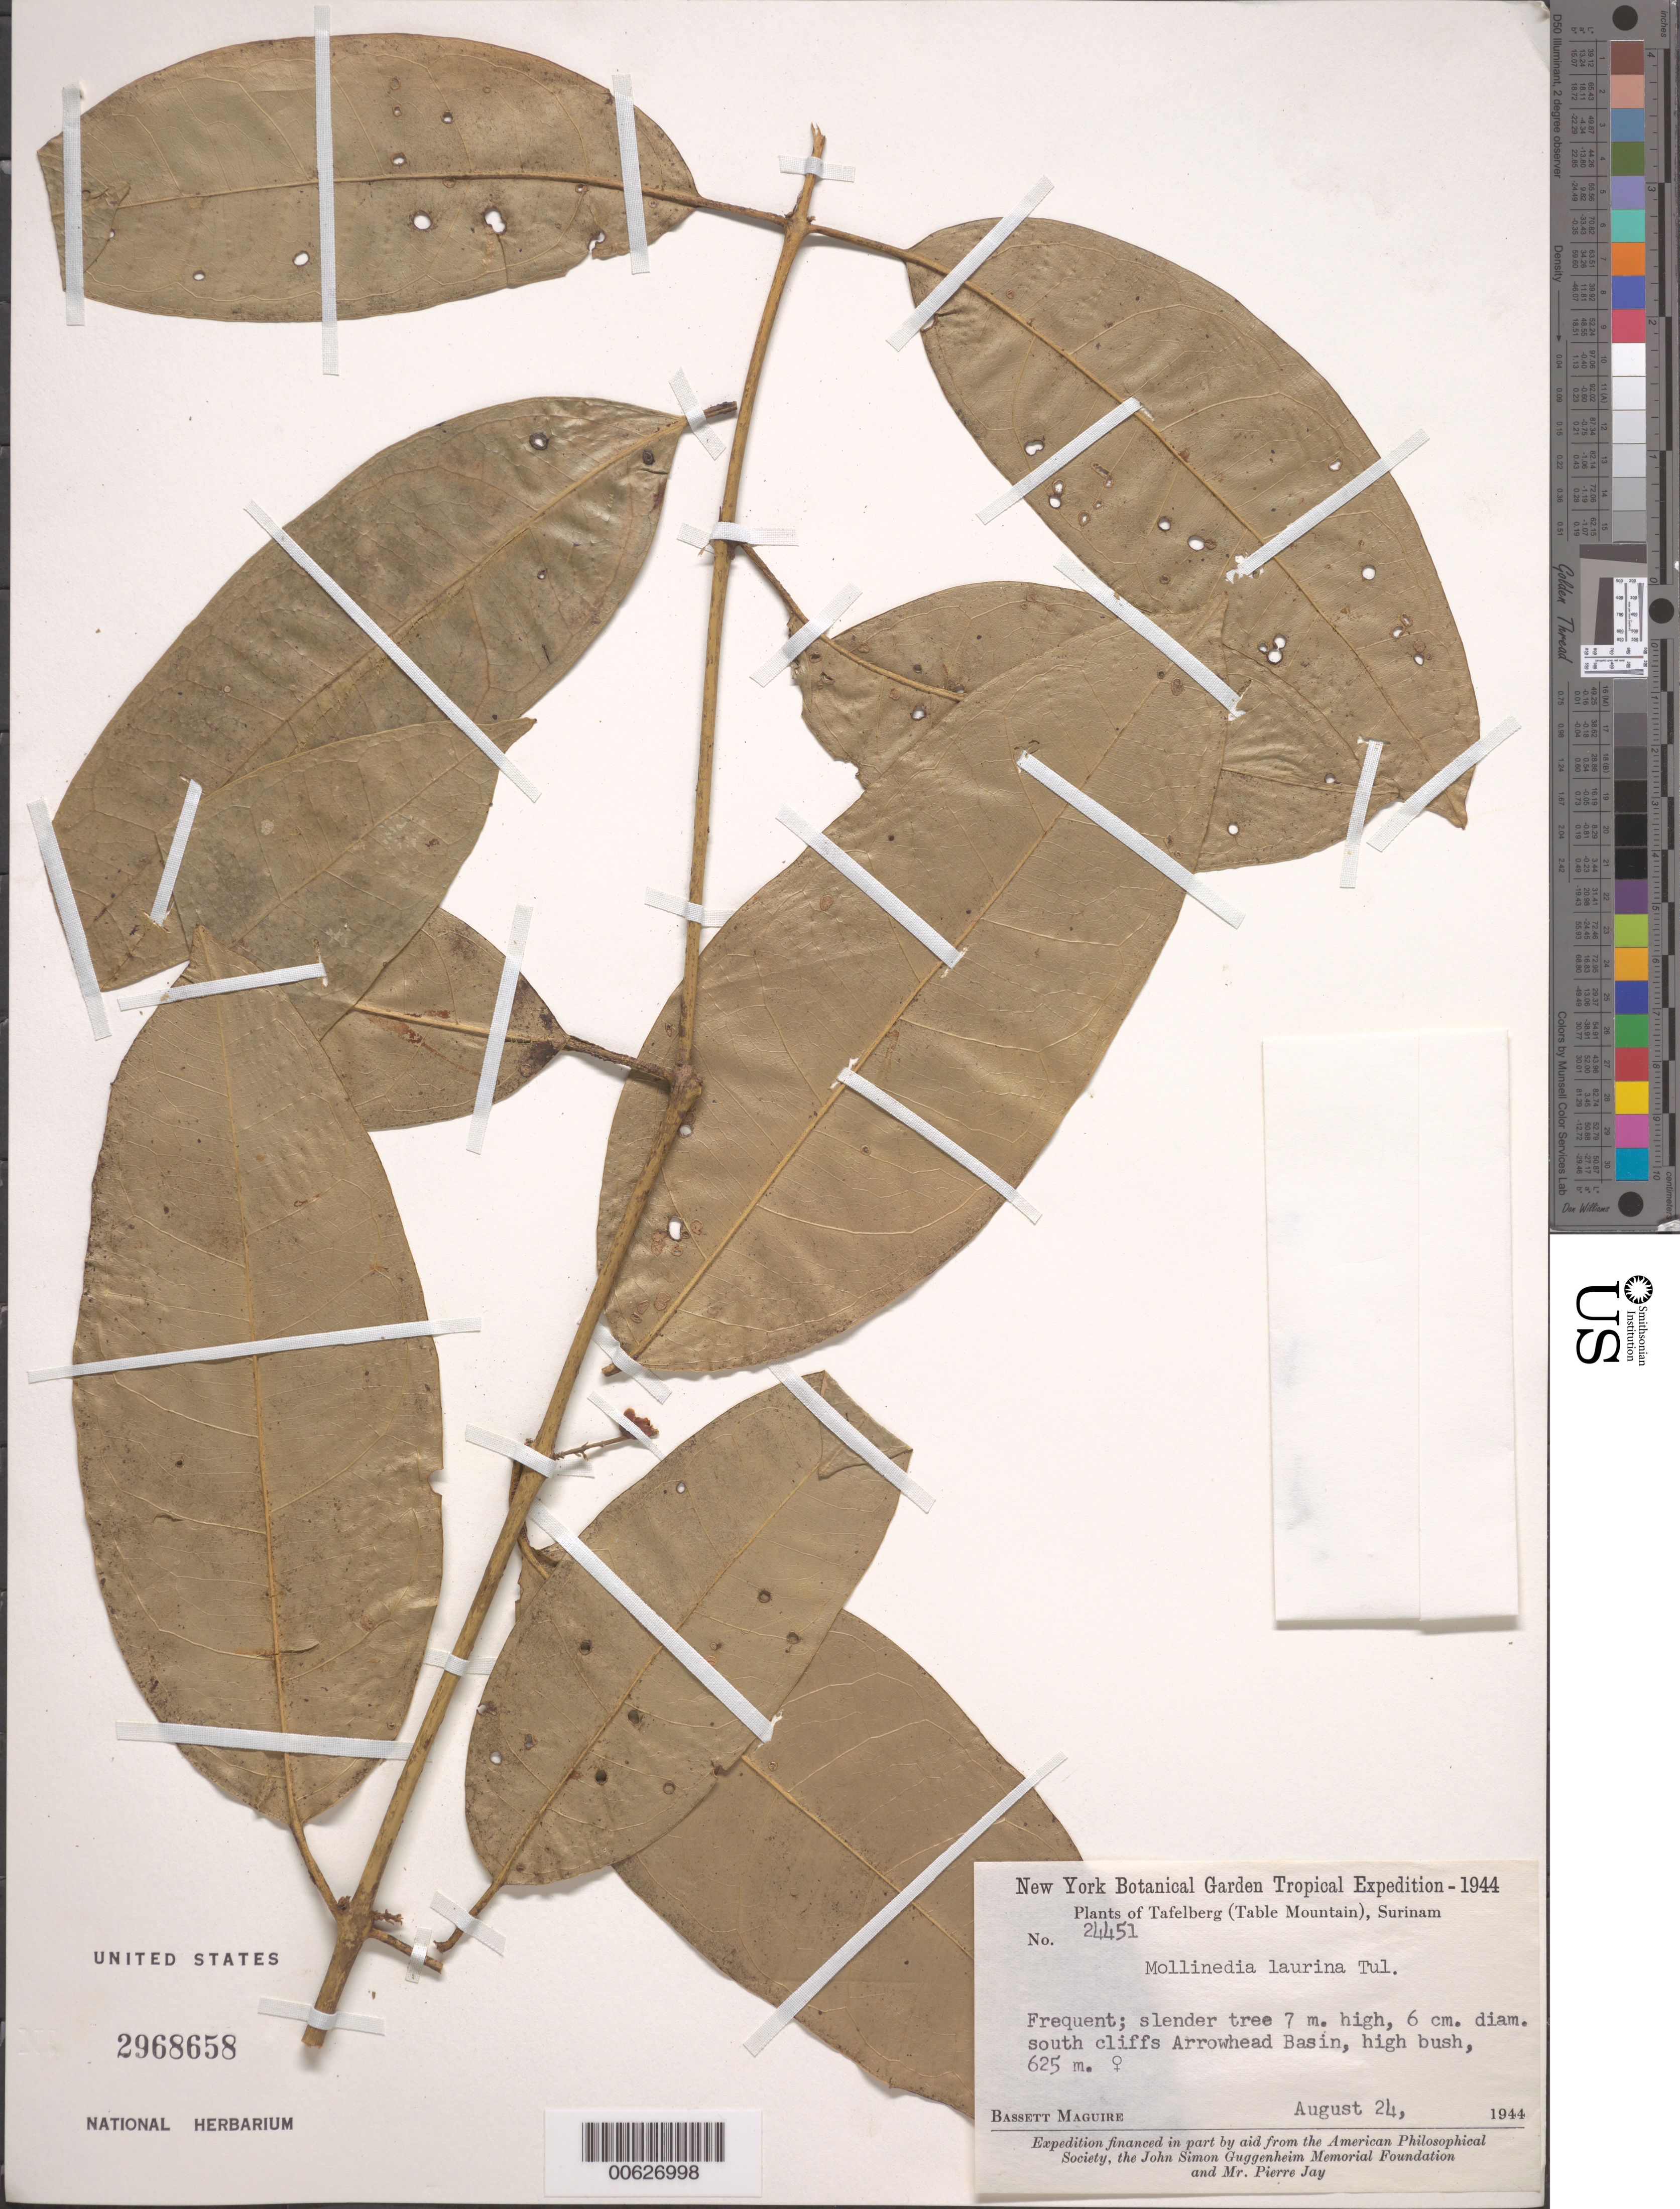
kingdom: Plantae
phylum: Tracheophyta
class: Magnoliopsida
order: Laurales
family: Monimiaceae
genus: Mollinedia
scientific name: Mollinedia laurina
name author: Tul.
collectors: B. Maguire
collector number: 24451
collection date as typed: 24-Aug-44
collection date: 1944-08-24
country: Suriname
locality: Tafelberg (Table Mountain), Arrowhead Basin, S base of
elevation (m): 625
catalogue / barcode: US 2968658